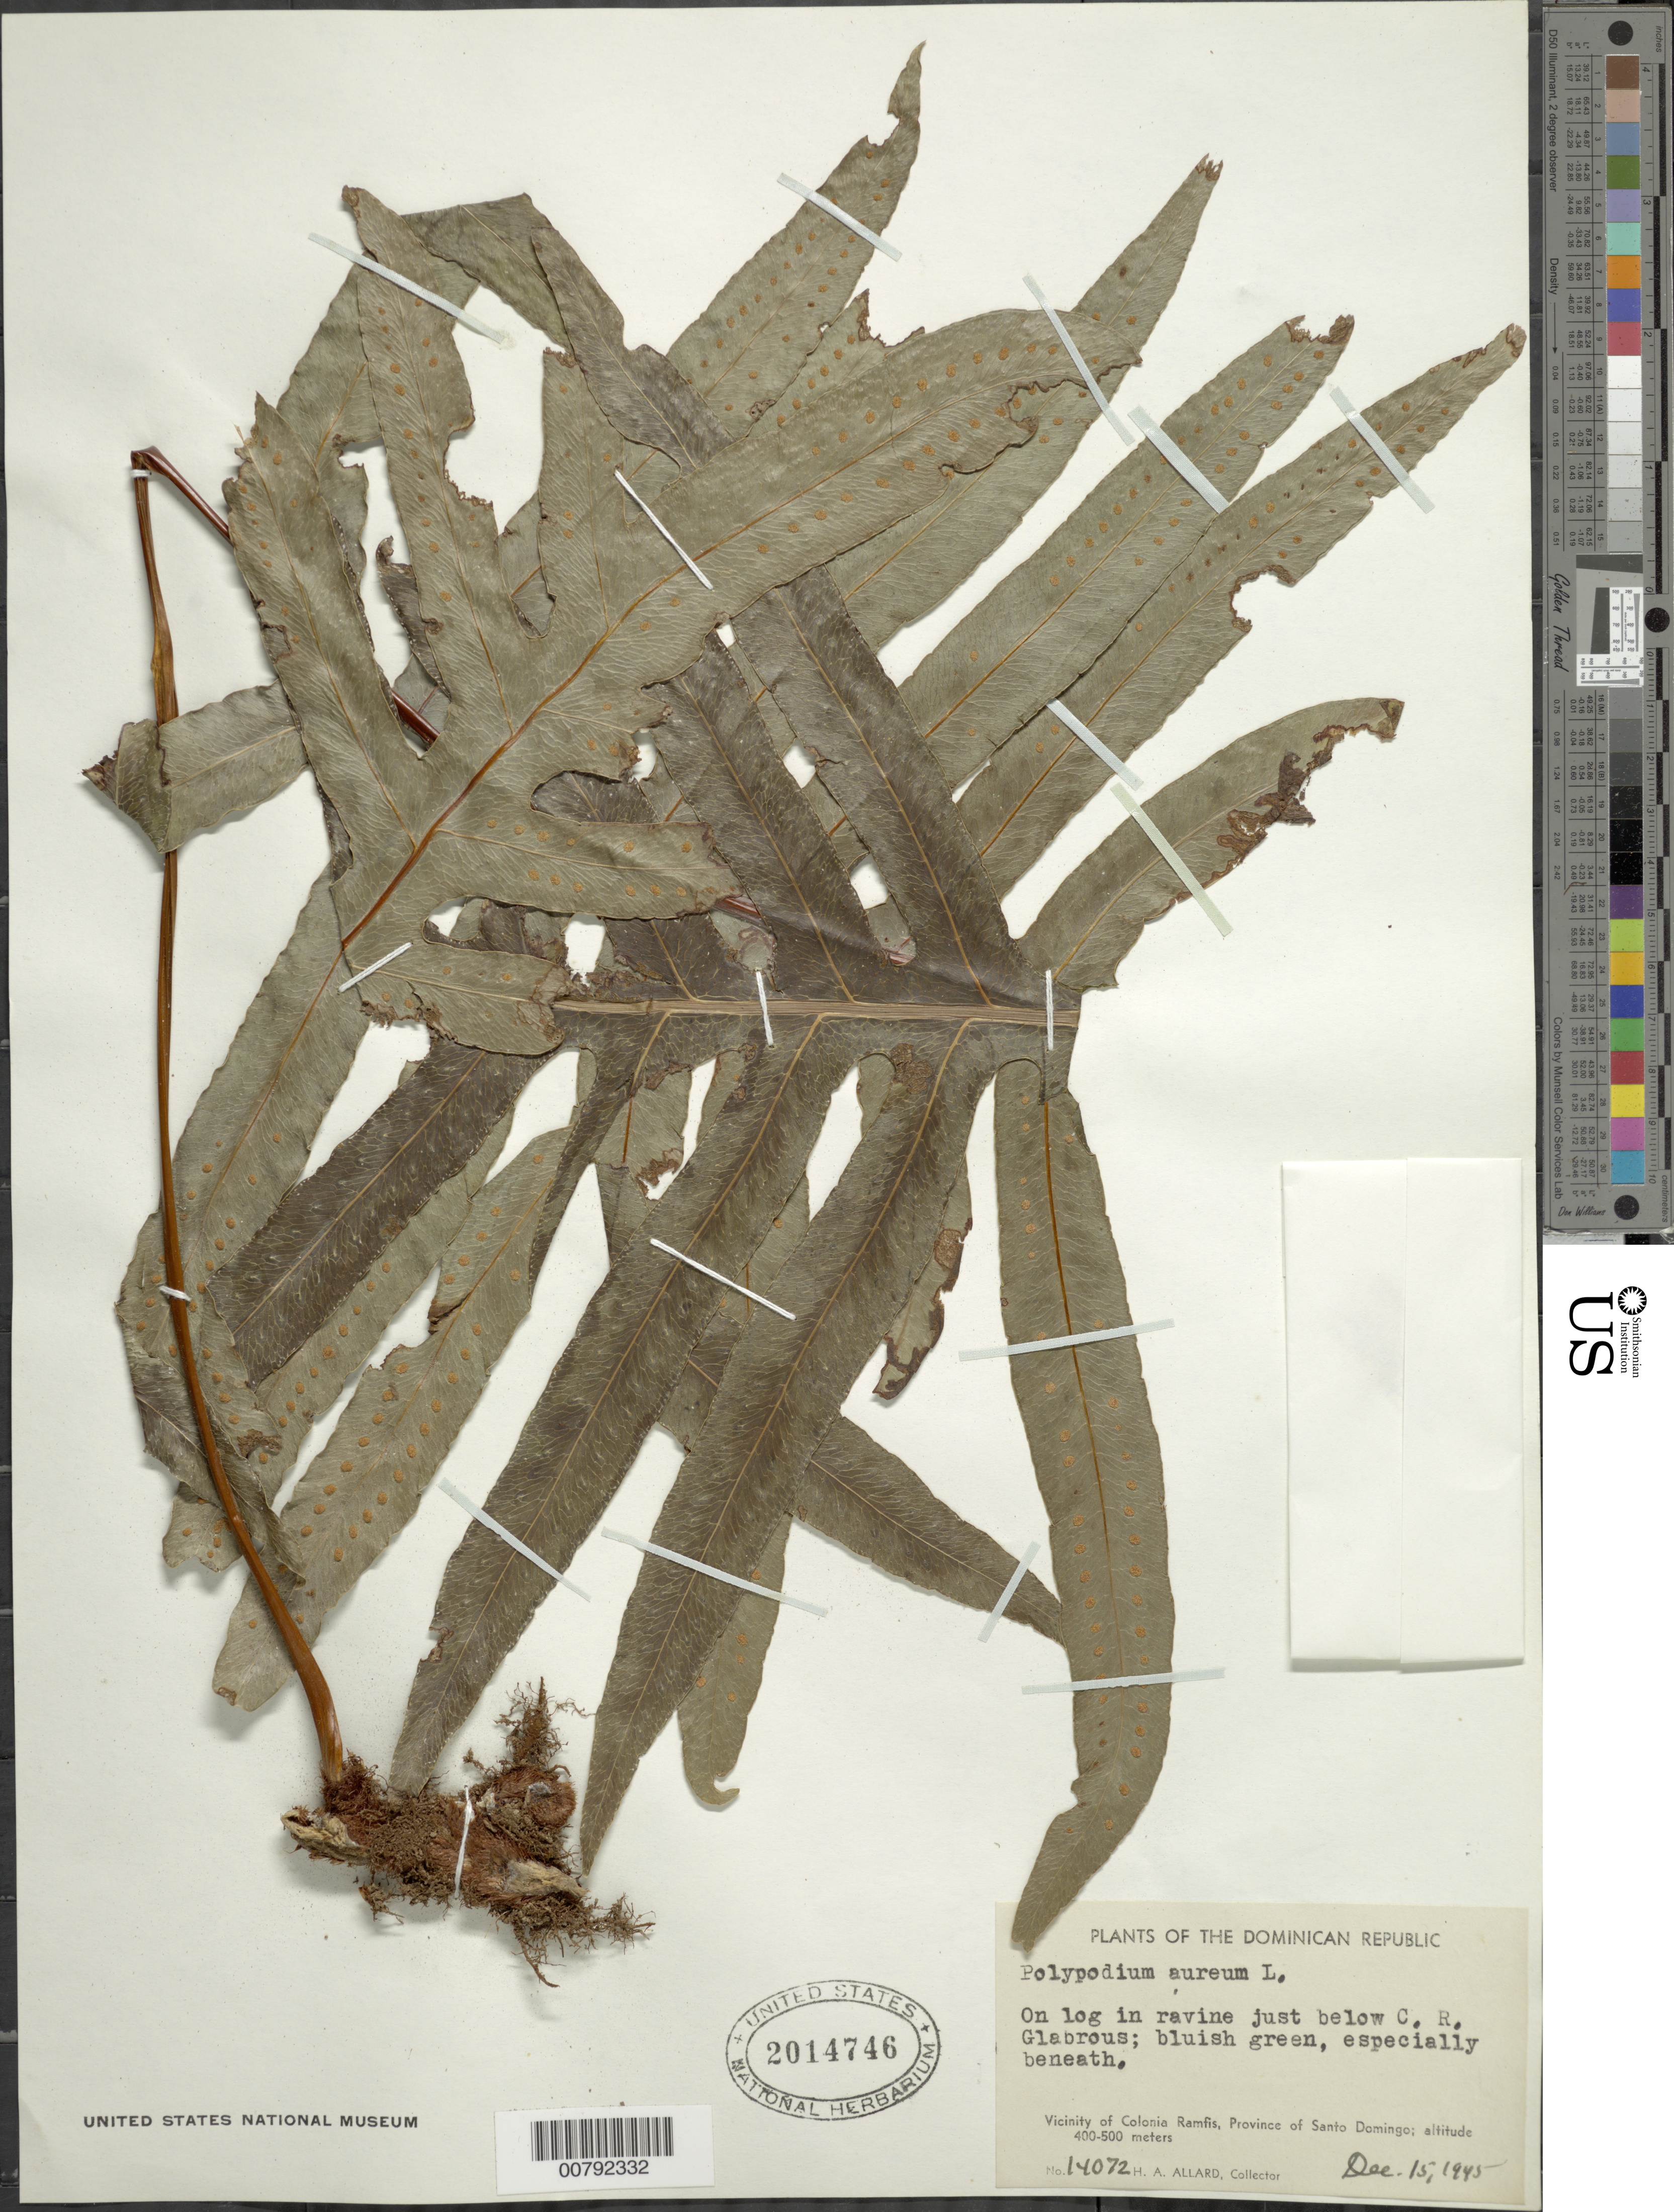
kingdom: Plantae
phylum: Tracheophyta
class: Polypodiopsida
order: Polypodiales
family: Polypodiaceae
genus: Phlebodium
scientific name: Phlebodium pseudoaureum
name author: (Cav.) Lellinger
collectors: H. A. Allard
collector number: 14072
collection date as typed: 15 Dec 1945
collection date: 1945-12-15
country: Dominican Republic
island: Hispaniola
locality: Prov. Santo Domingo, Golonia Ramfis vicinity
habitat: Ravine, on log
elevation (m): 400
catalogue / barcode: US 2014746